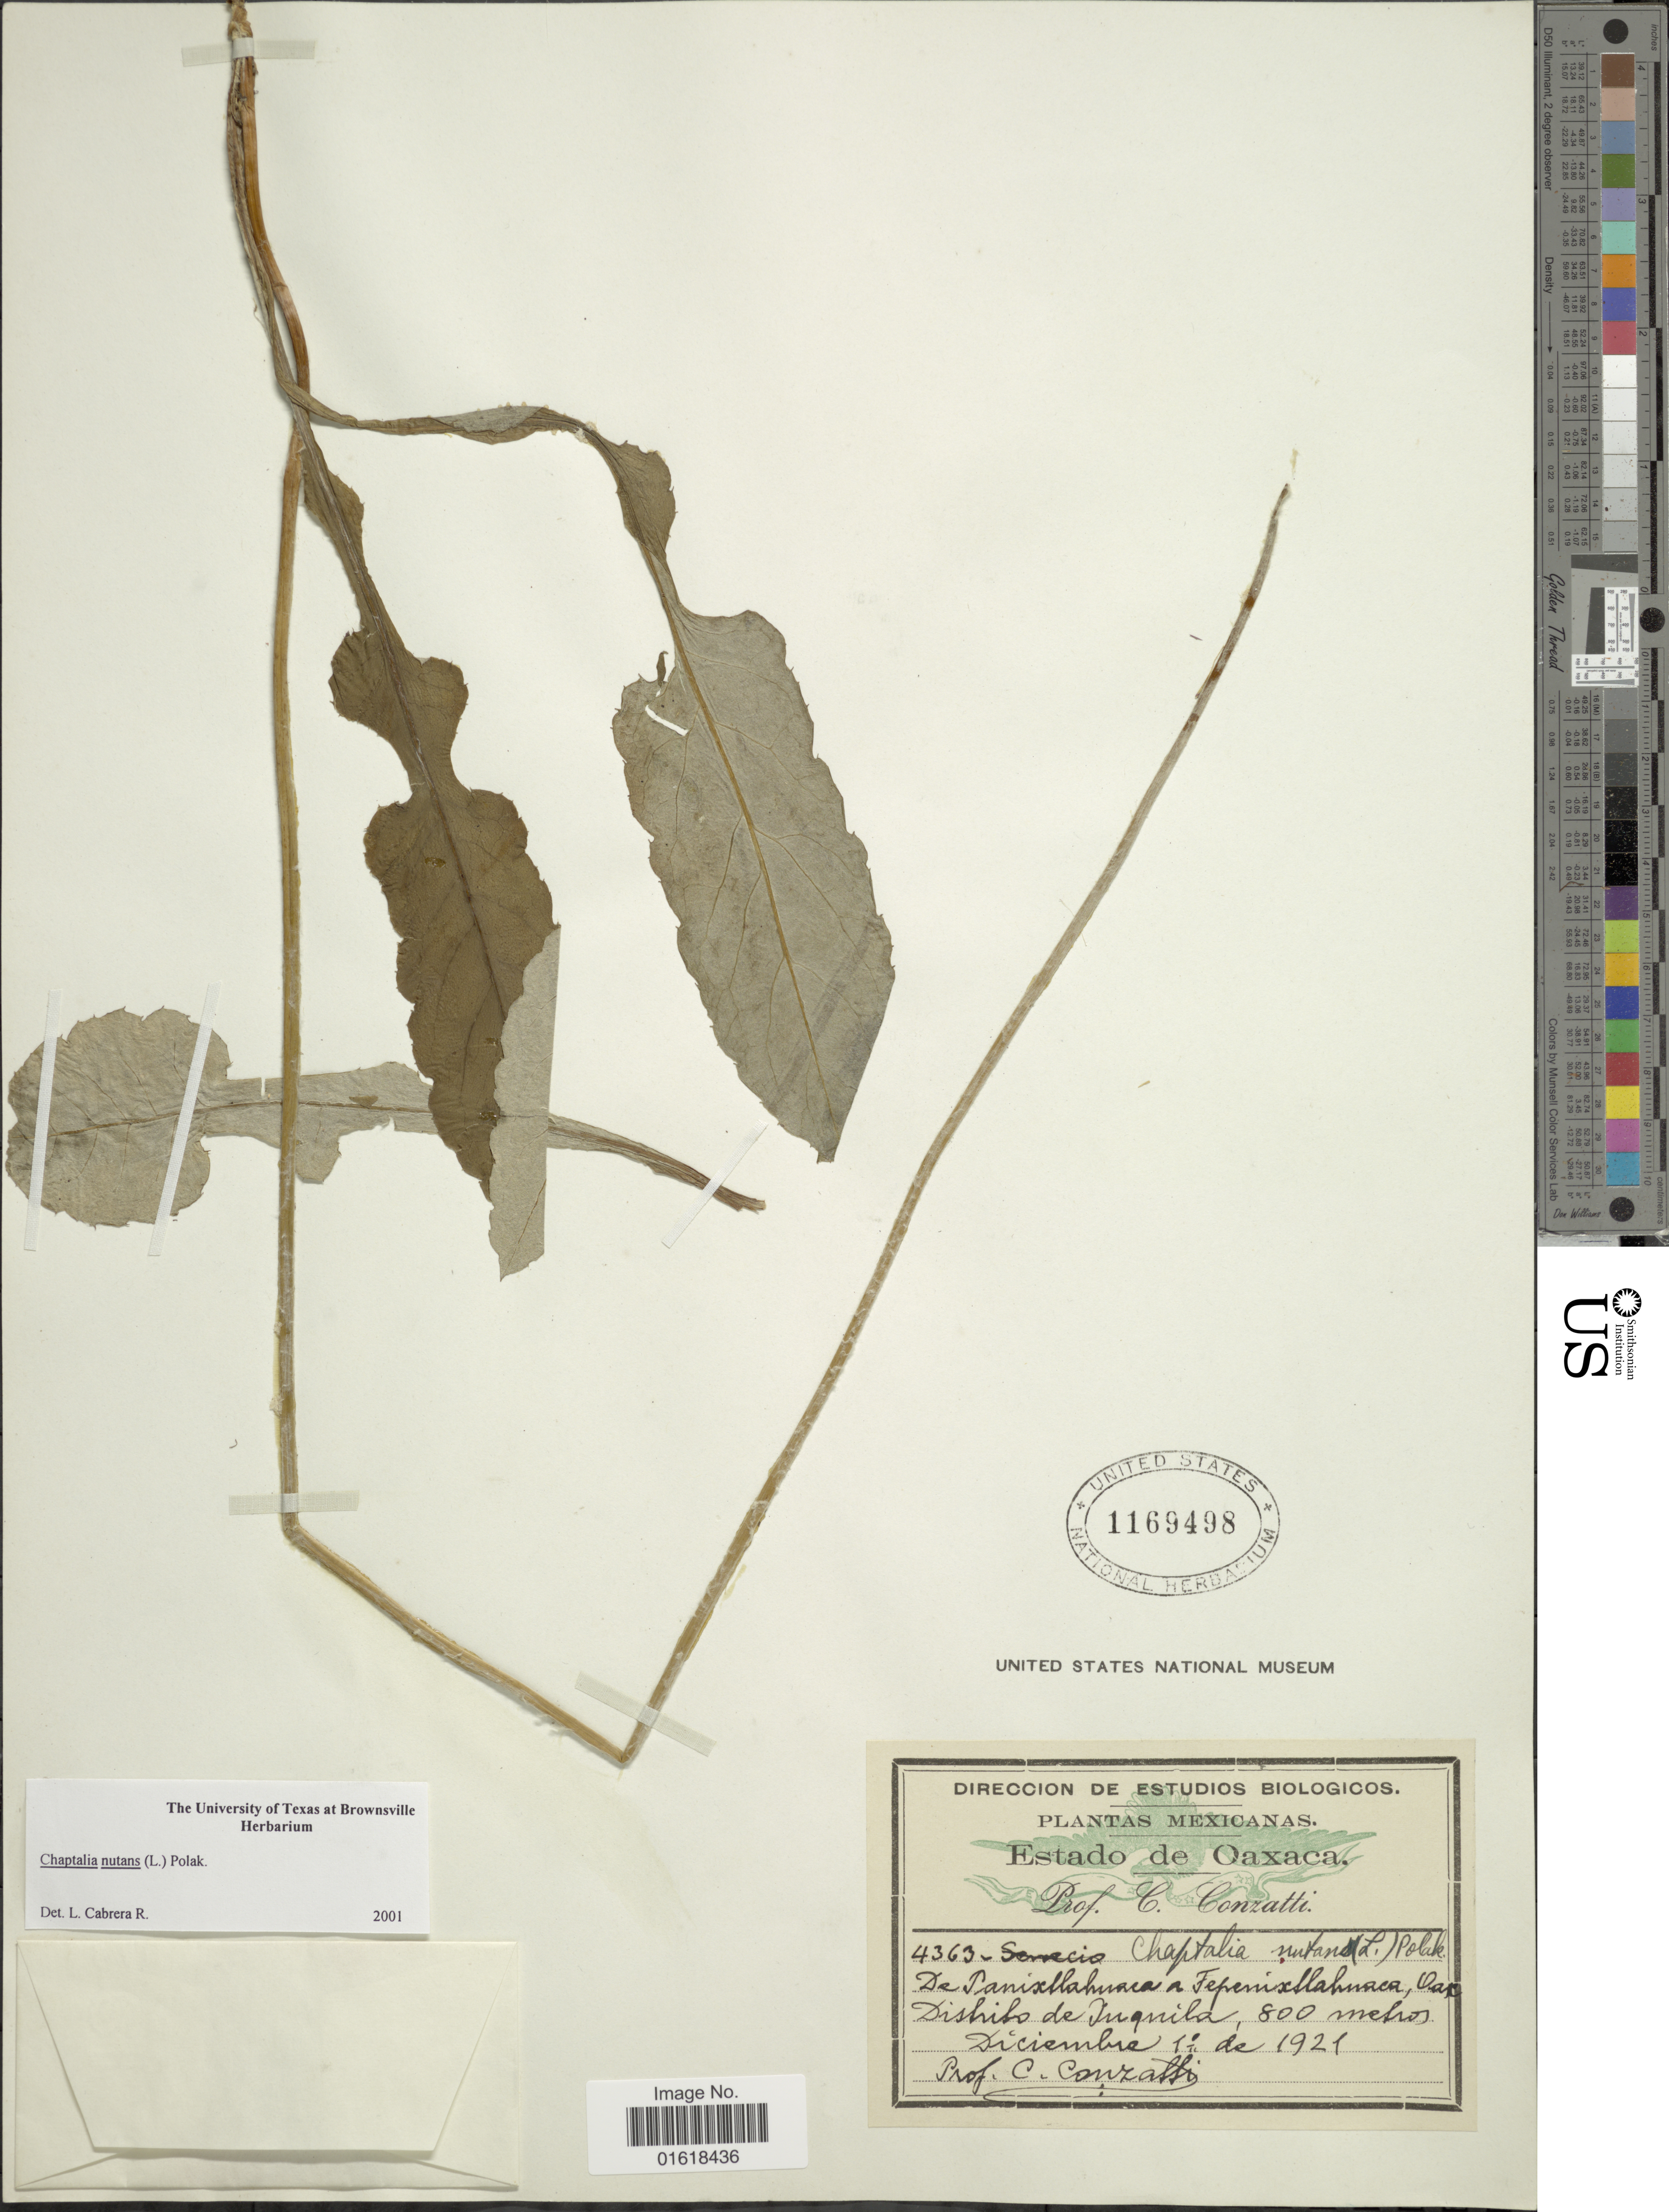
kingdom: Plantae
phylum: Tracheophyta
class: Magnoliopsida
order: Asterales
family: Asteraceae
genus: Chaptalia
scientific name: Chaptalia nutans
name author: (L.) Pol.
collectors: C. Conzatti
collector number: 4363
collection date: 1921-12-01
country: Mexico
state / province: Oaxaca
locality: De Janisellahuaca a Tepenixtlahuaca, Distrito de Juquila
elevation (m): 800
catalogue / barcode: US 1169498